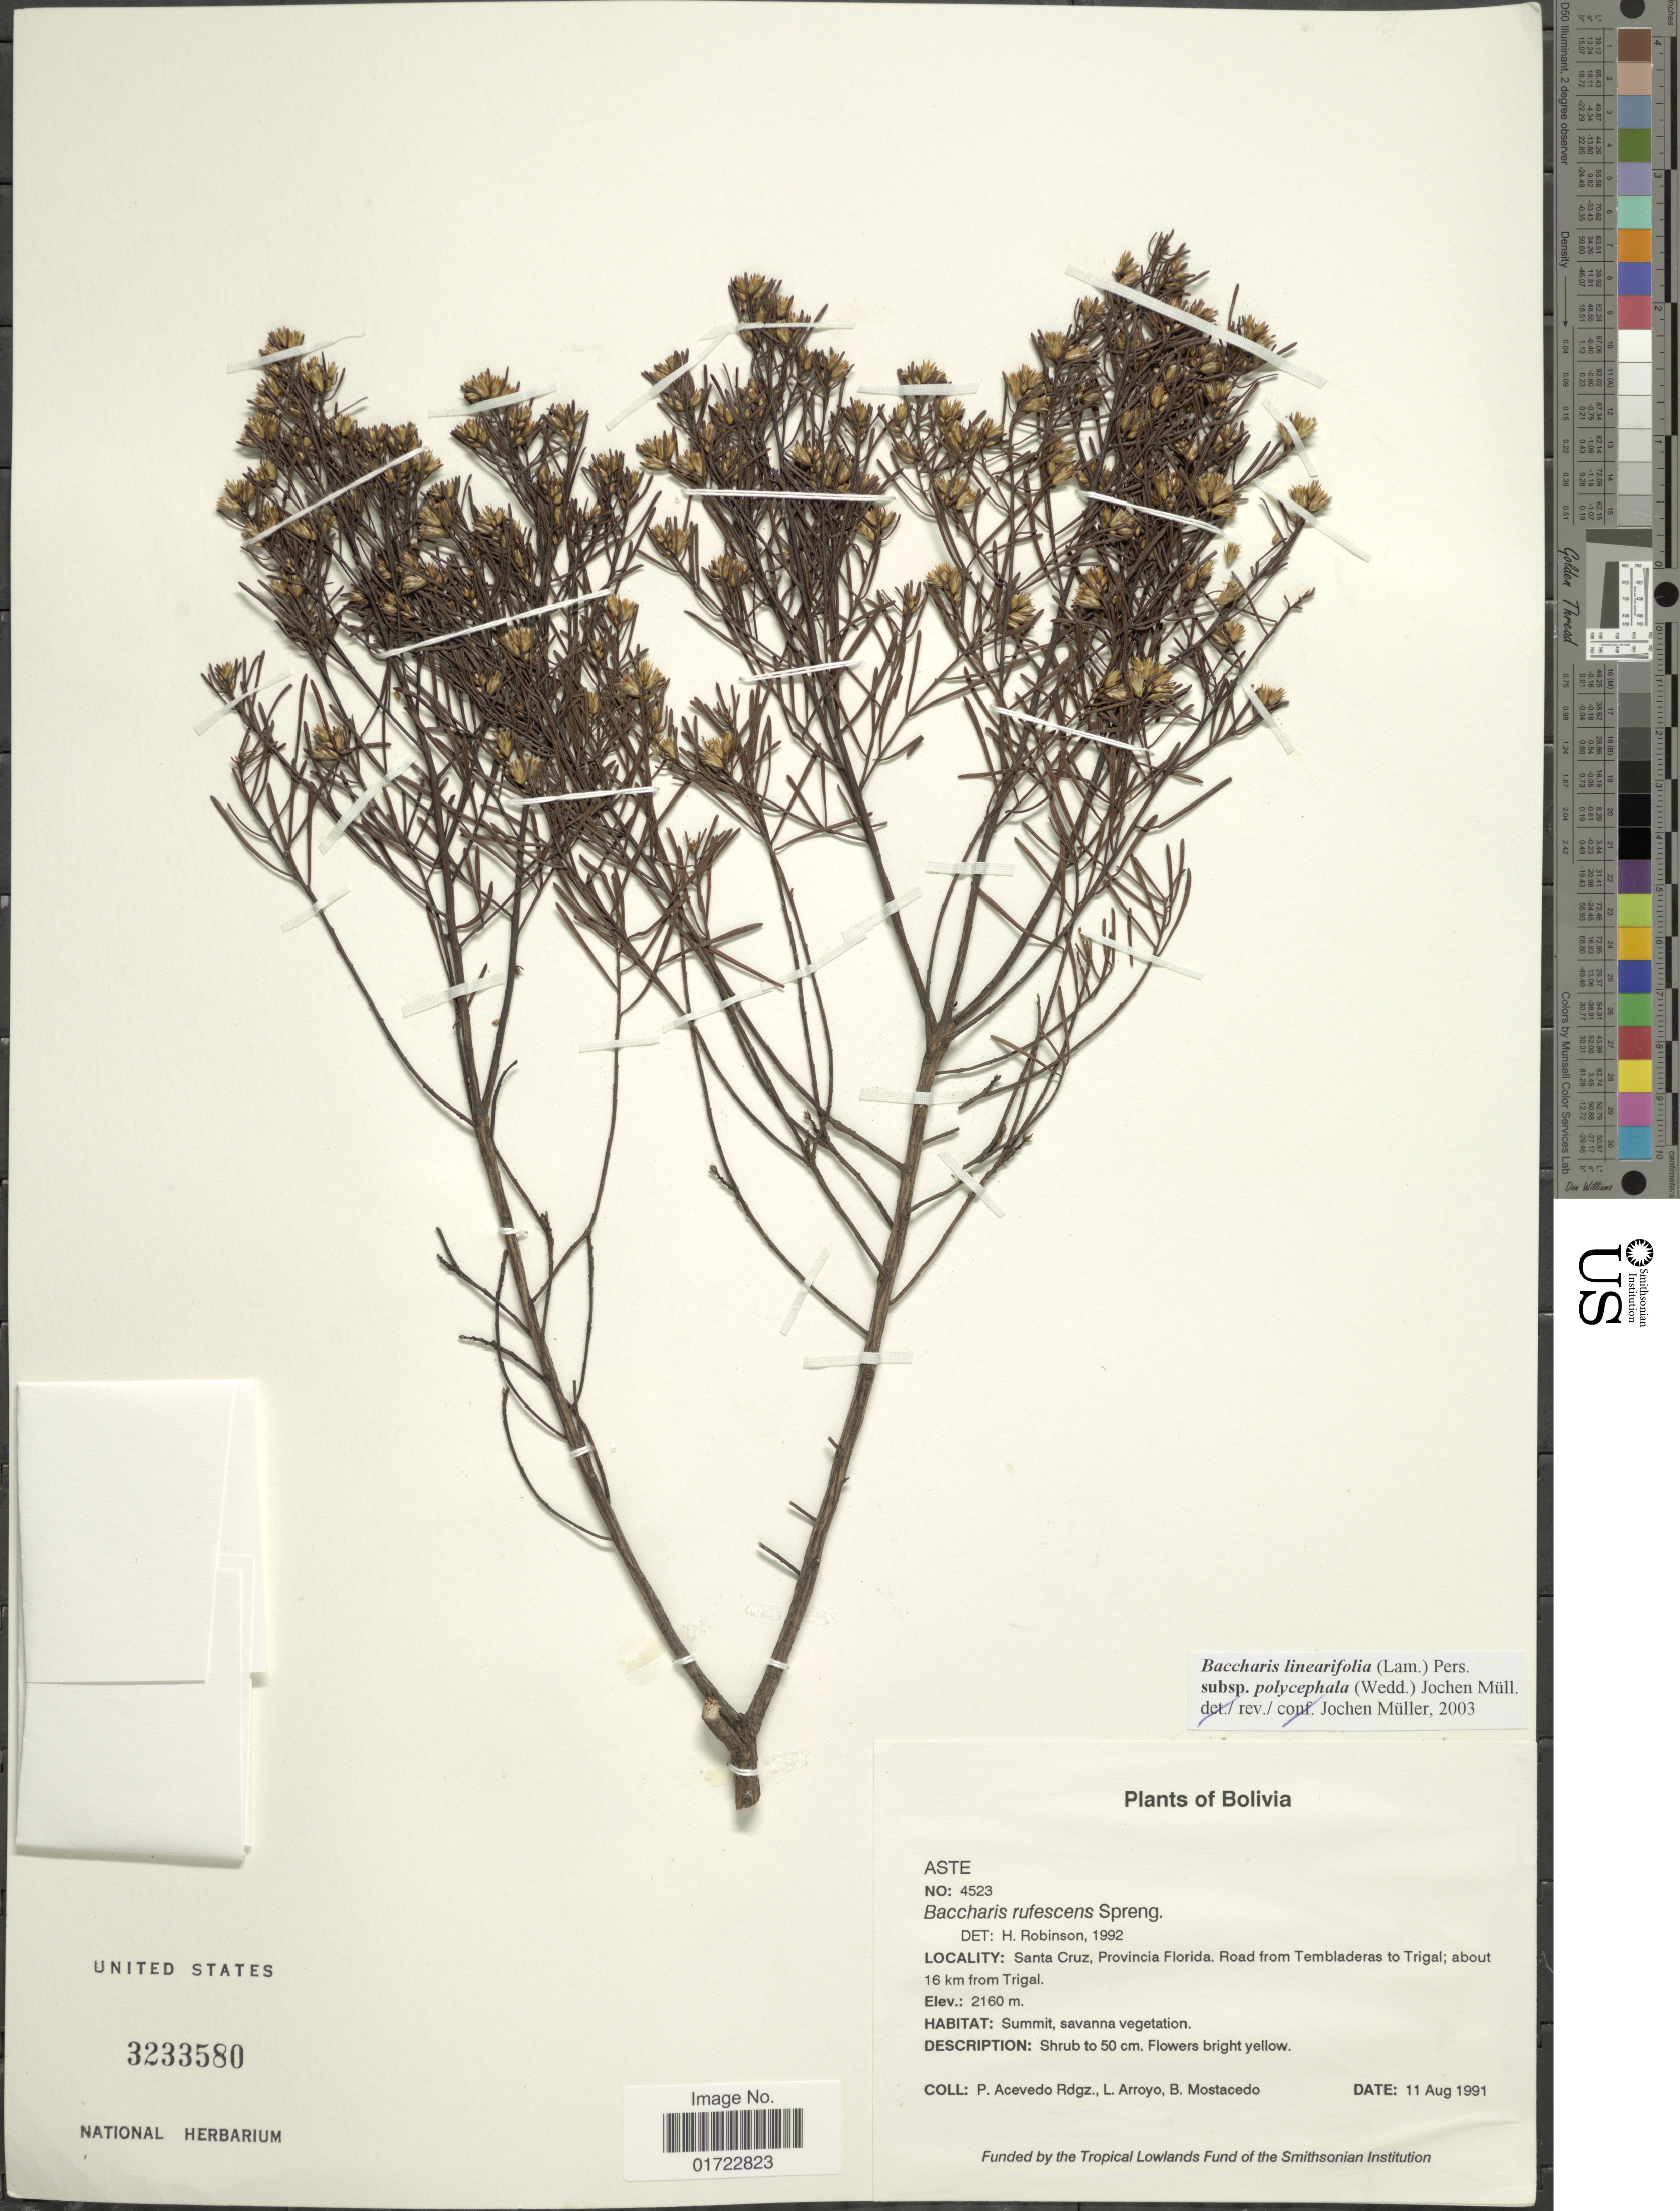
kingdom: Plantae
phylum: Tracheophyta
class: Magnoliopsida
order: Asterales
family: Asteraceae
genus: Baccharis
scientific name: Baccharis linearifolia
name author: (Lam.) Pers.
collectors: P. Acevedo-Rodr., L. Arroyo & B. Mostacedo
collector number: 4523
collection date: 1991-08-11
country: Bolivia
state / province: Santa Cruz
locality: Provinica Florida, Road from Tembladeras to Trigal; about 16 km from Tigal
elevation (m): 2160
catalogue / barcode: US 3233580